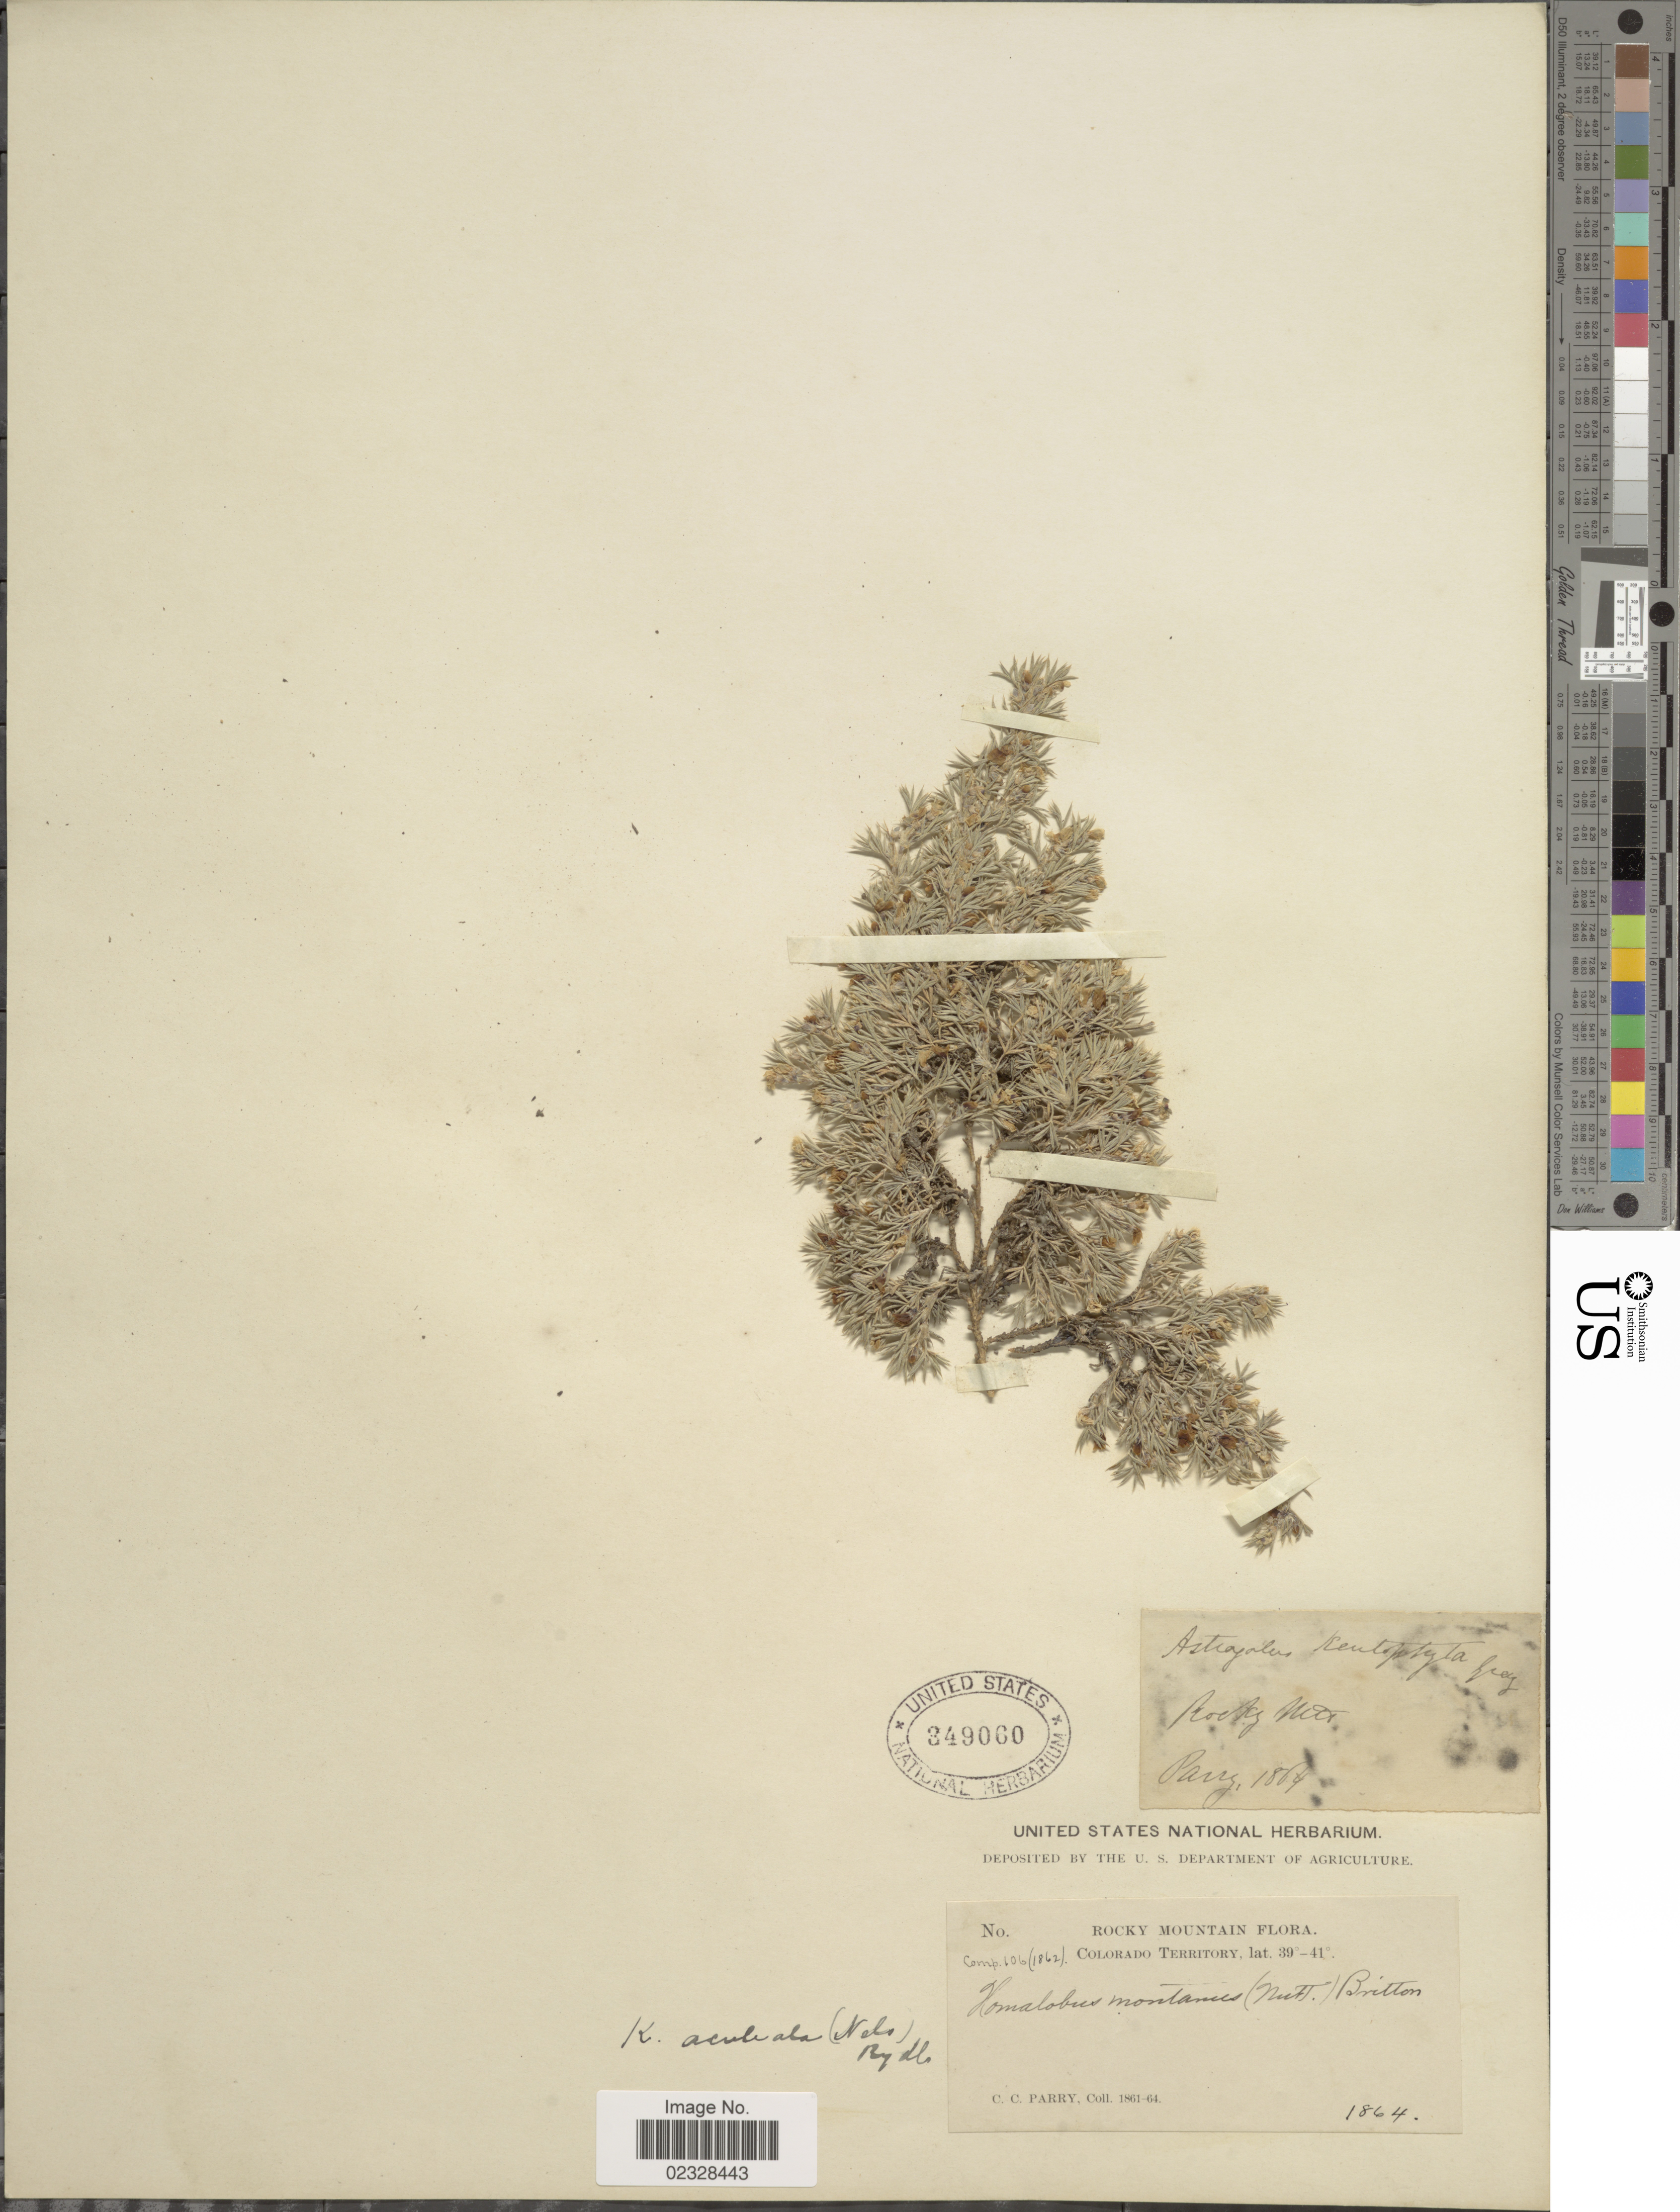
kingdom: Plantae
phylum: Tracheophyta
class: Magnoliopsida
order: Fabales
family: Fabaceae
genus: Astragalus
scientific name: Astragalus aculeatus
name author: A. Nelson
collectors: C. C. Parry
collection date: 1864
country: United States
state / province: Colorado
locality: Rocky Mountain.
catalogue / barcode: US 349060